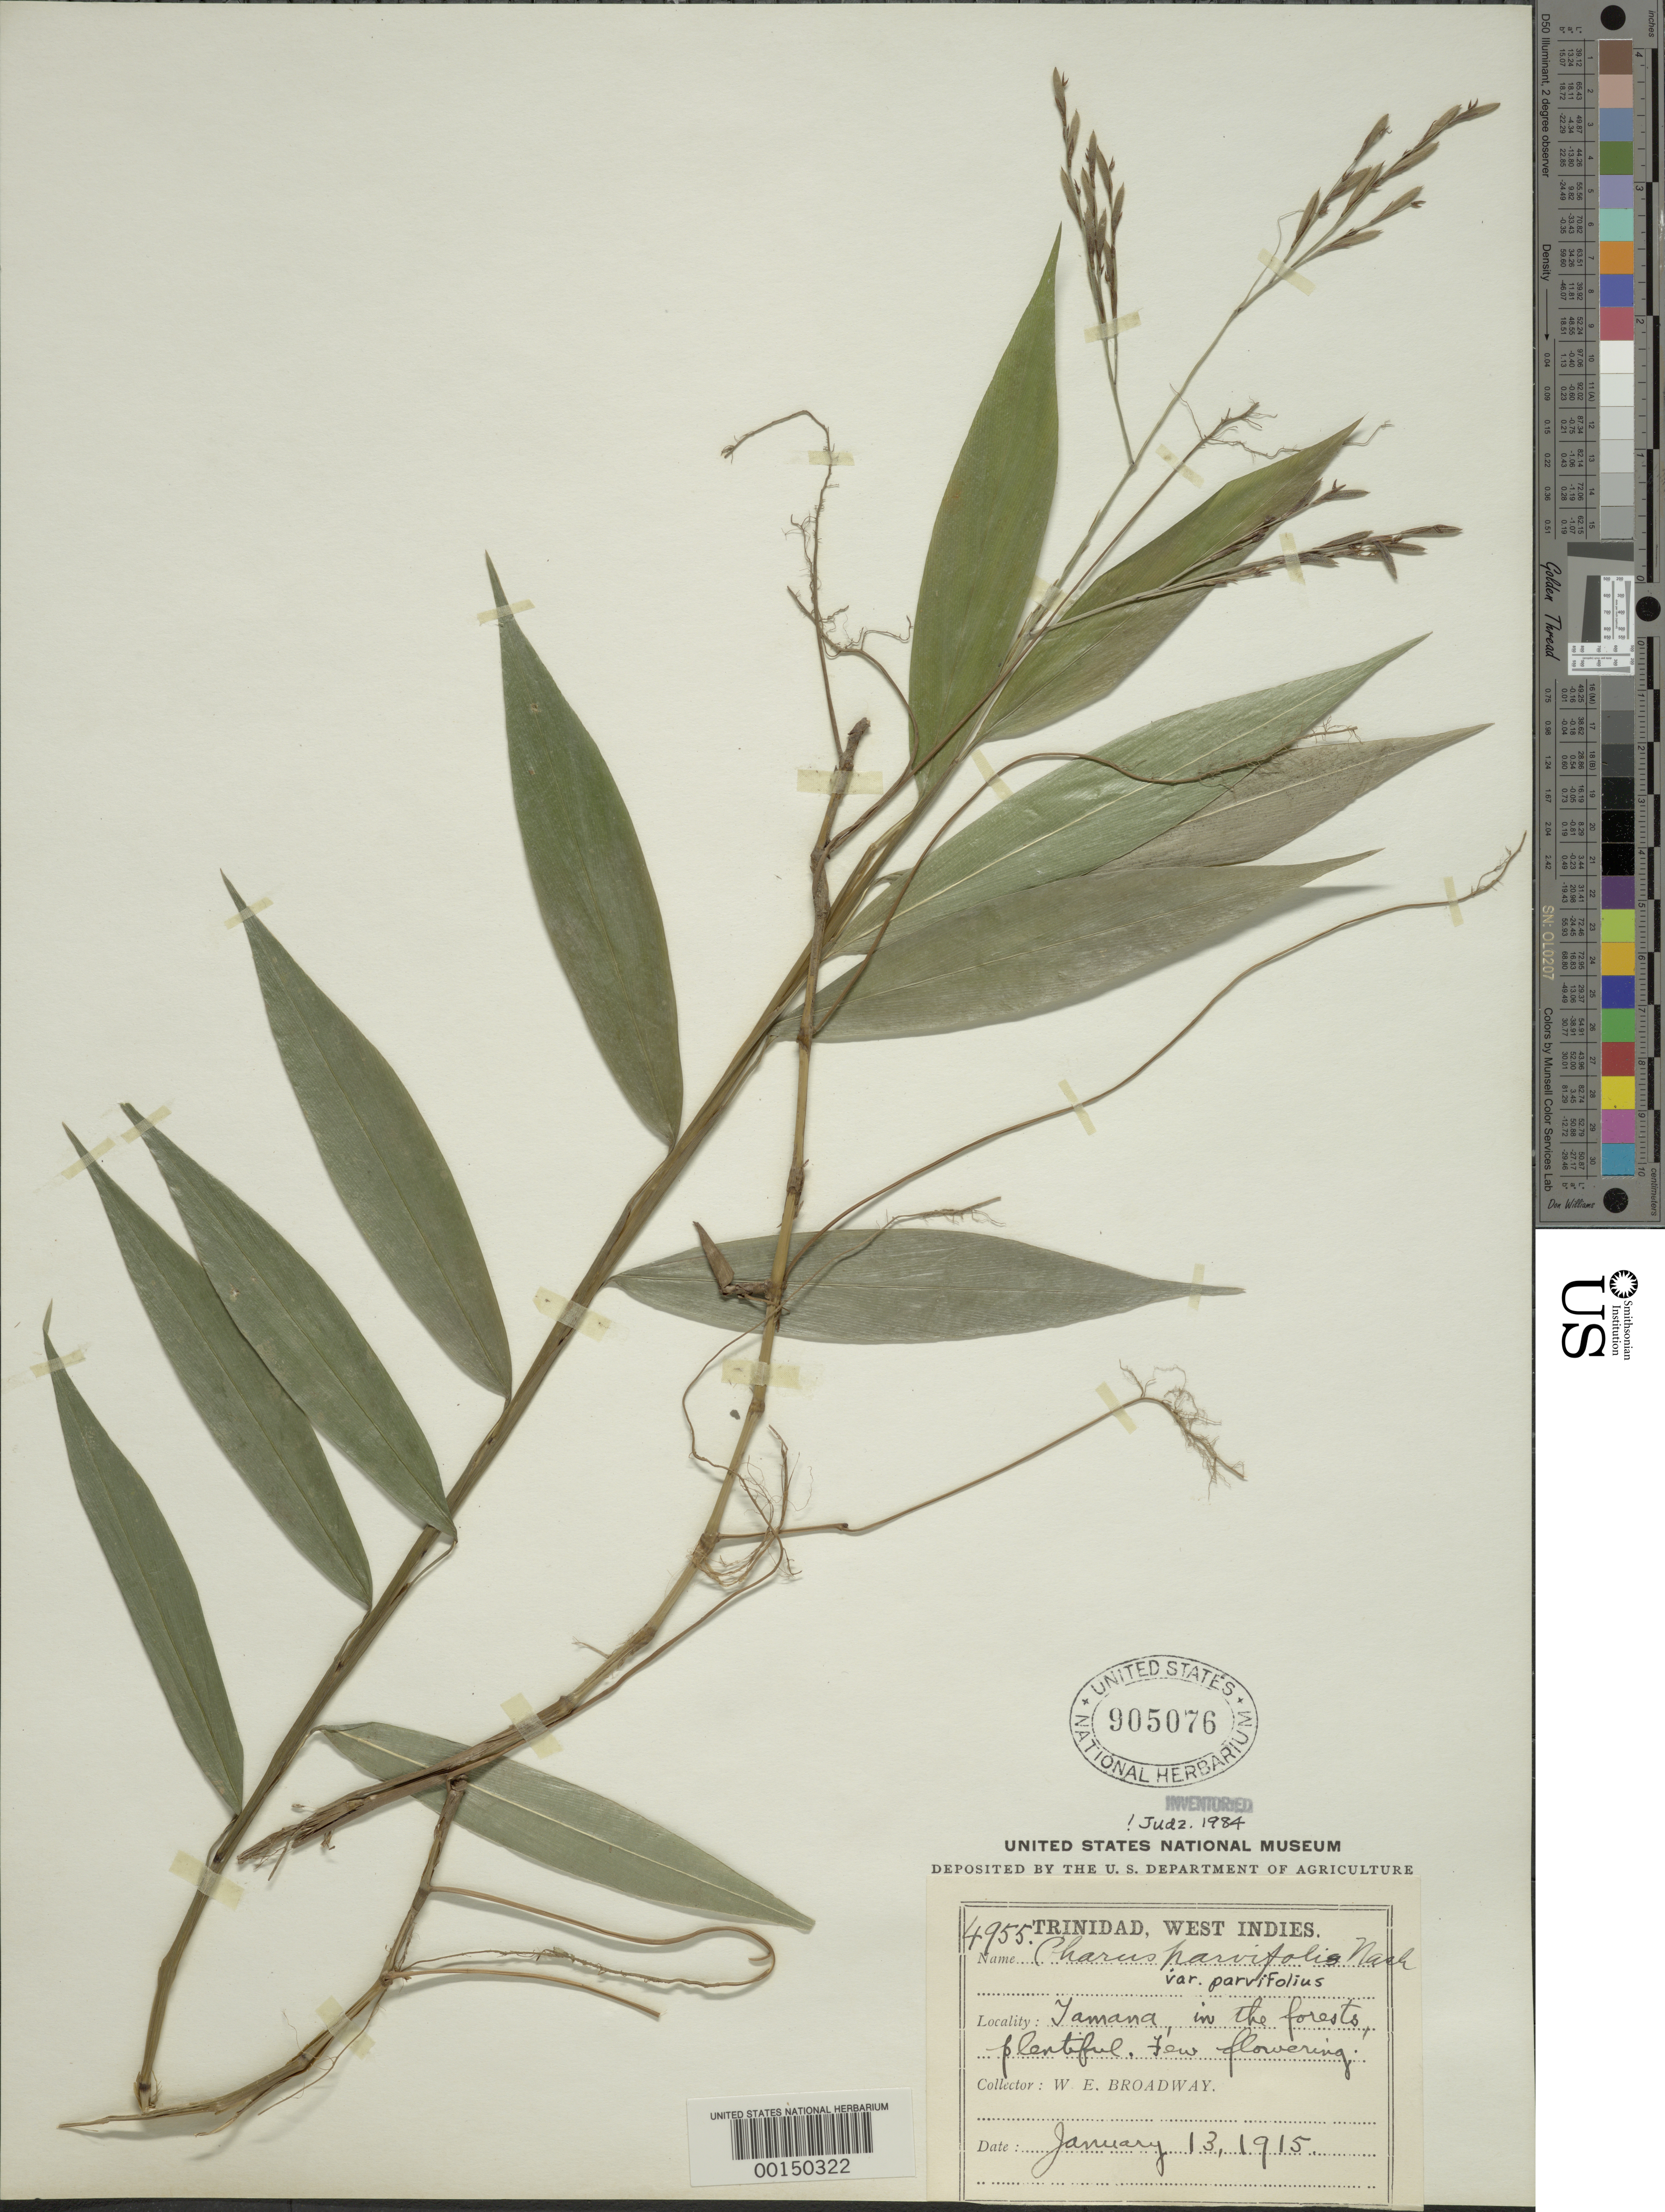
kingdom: Plantae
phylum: Tracheophyta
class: Liliopsida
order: Poales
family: Poaceae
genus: Pharus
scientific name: Pharus parvifolius subsp. parvifolius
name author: Nash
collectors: W. E. Broadway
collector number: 4955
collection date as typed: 13 Jan 1915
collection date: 1915-01-13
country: Trinidad and Tobago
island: Trinidad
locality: Tamana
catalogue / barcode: US 905076